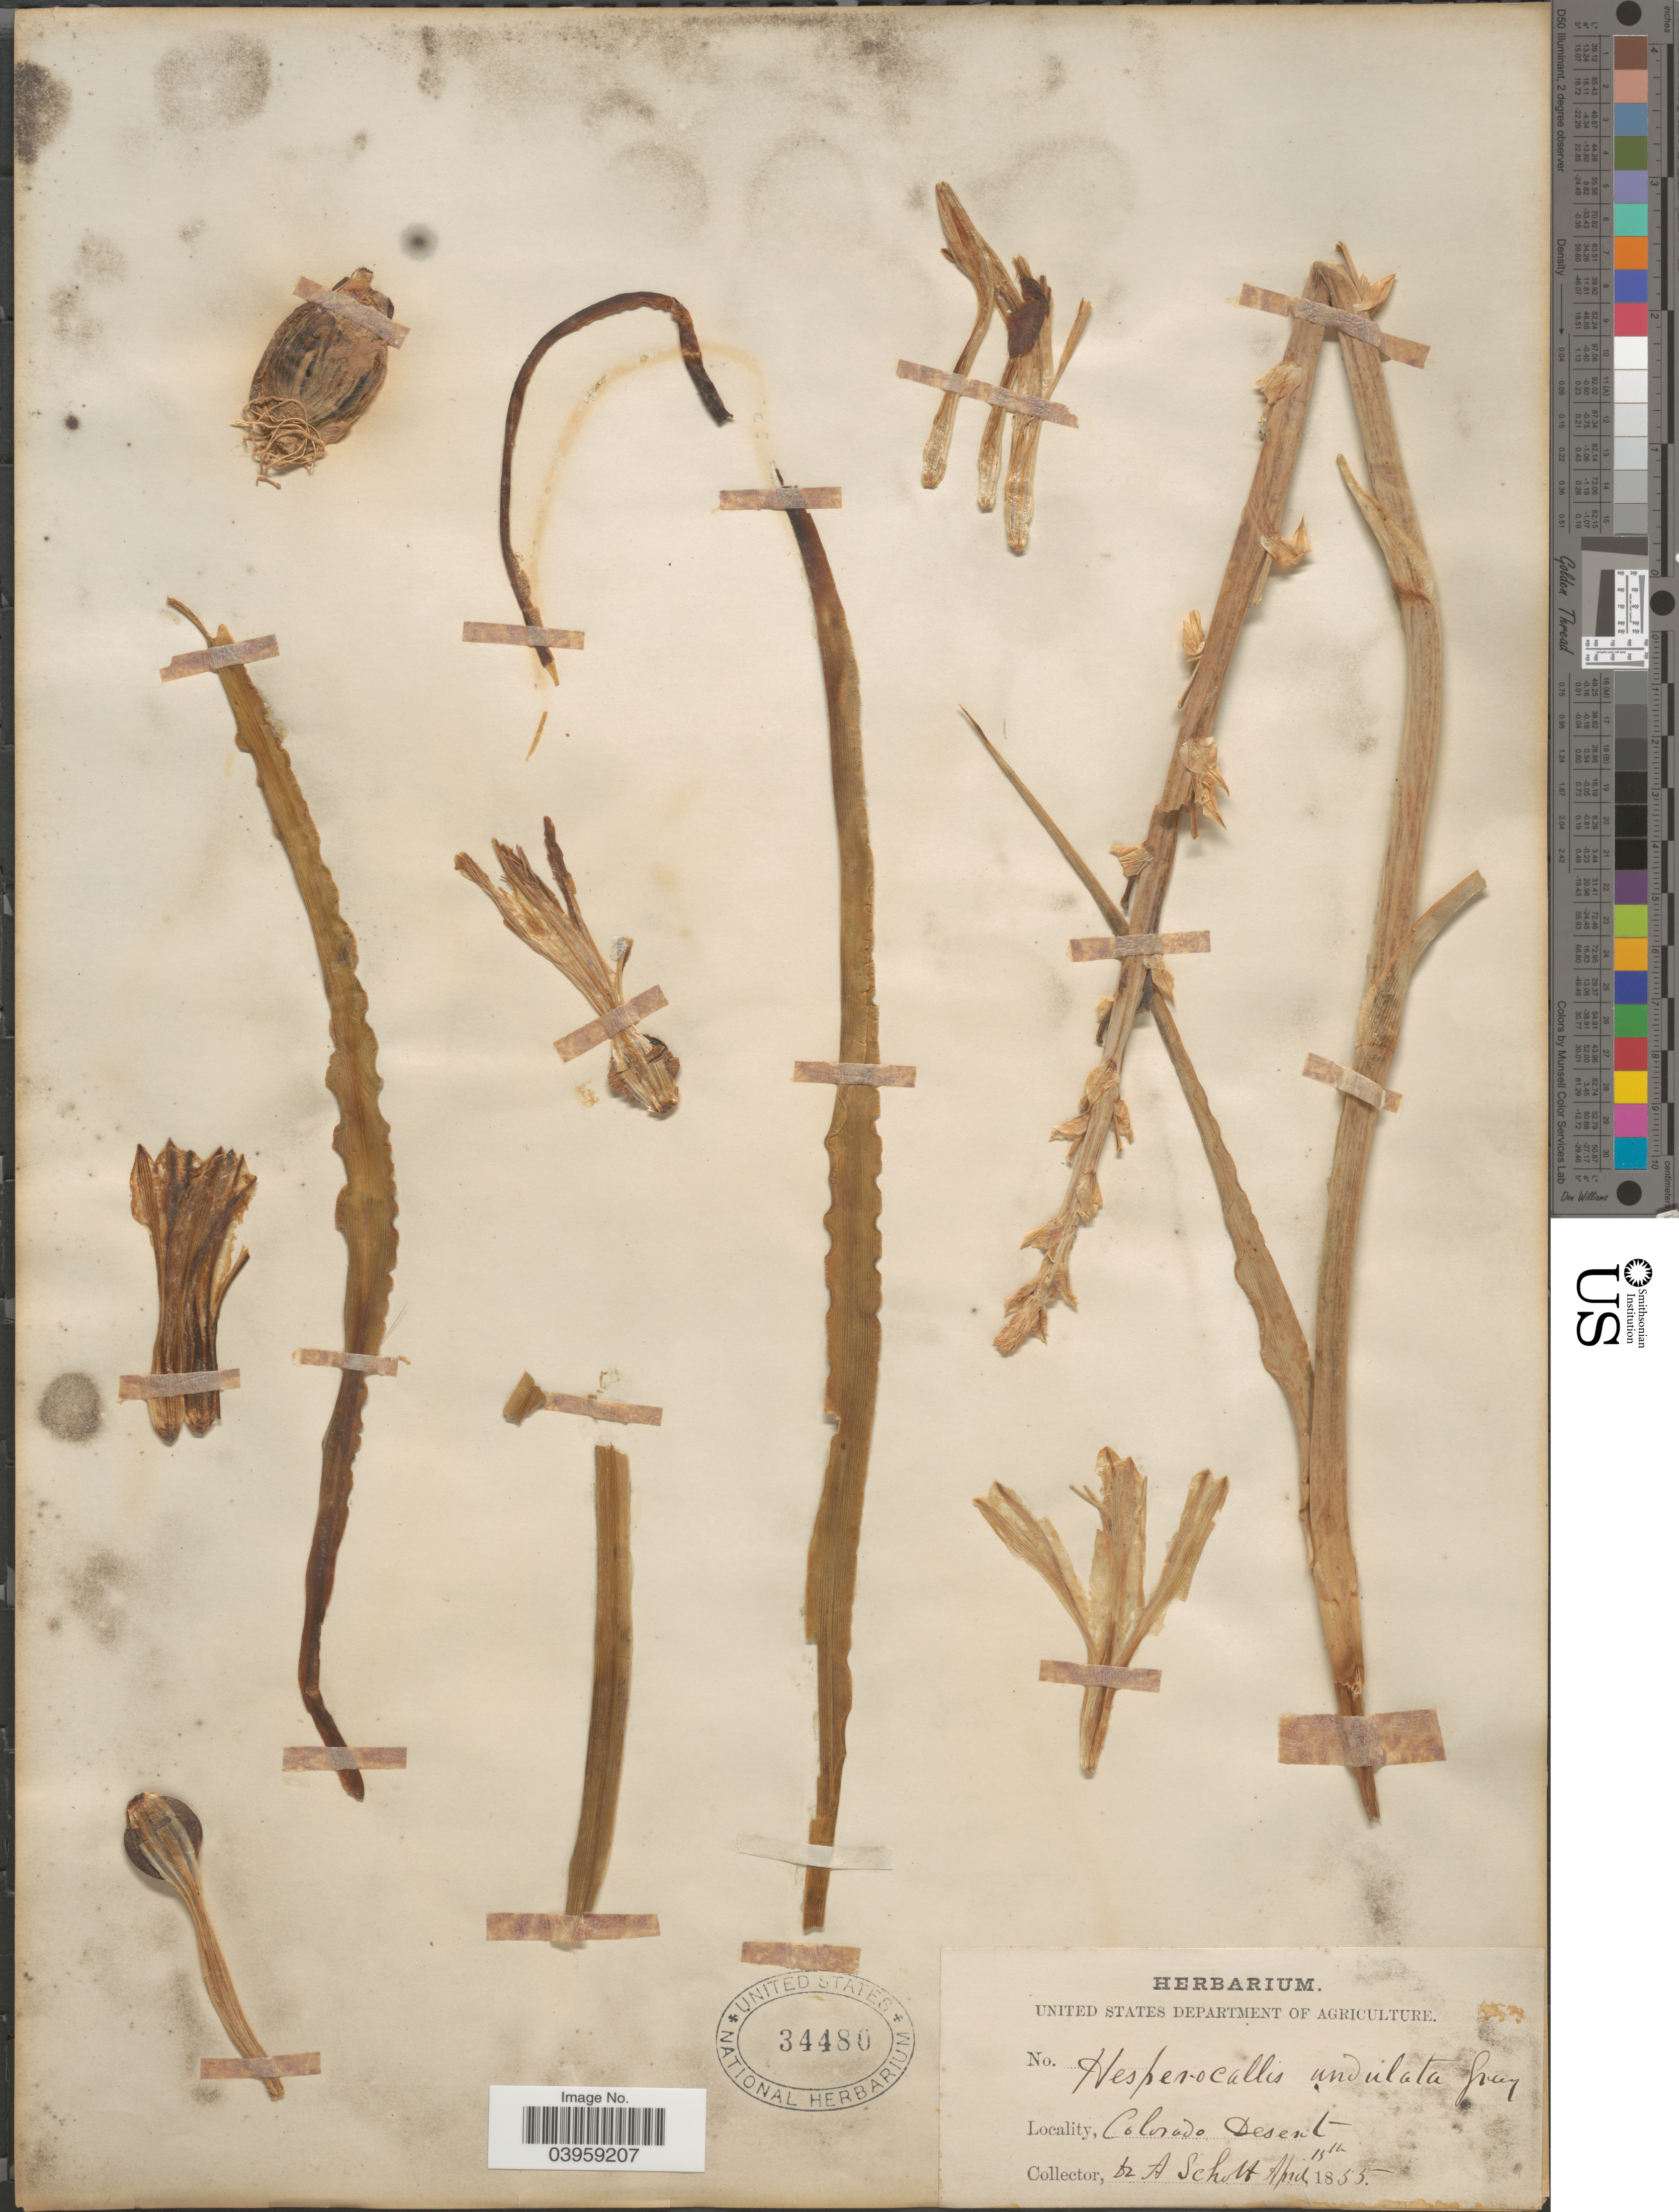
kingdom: Plantae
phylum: Tracheophyta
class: Liliopsida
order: Asparagales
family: Asparagaceae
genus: Hesperocallis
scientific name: Hesperocallis undulata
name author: A. Gray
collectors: A. Schott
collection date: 1855-04-15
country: United States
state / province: Colorado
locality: Colorado Desert.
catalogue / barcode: US 34480